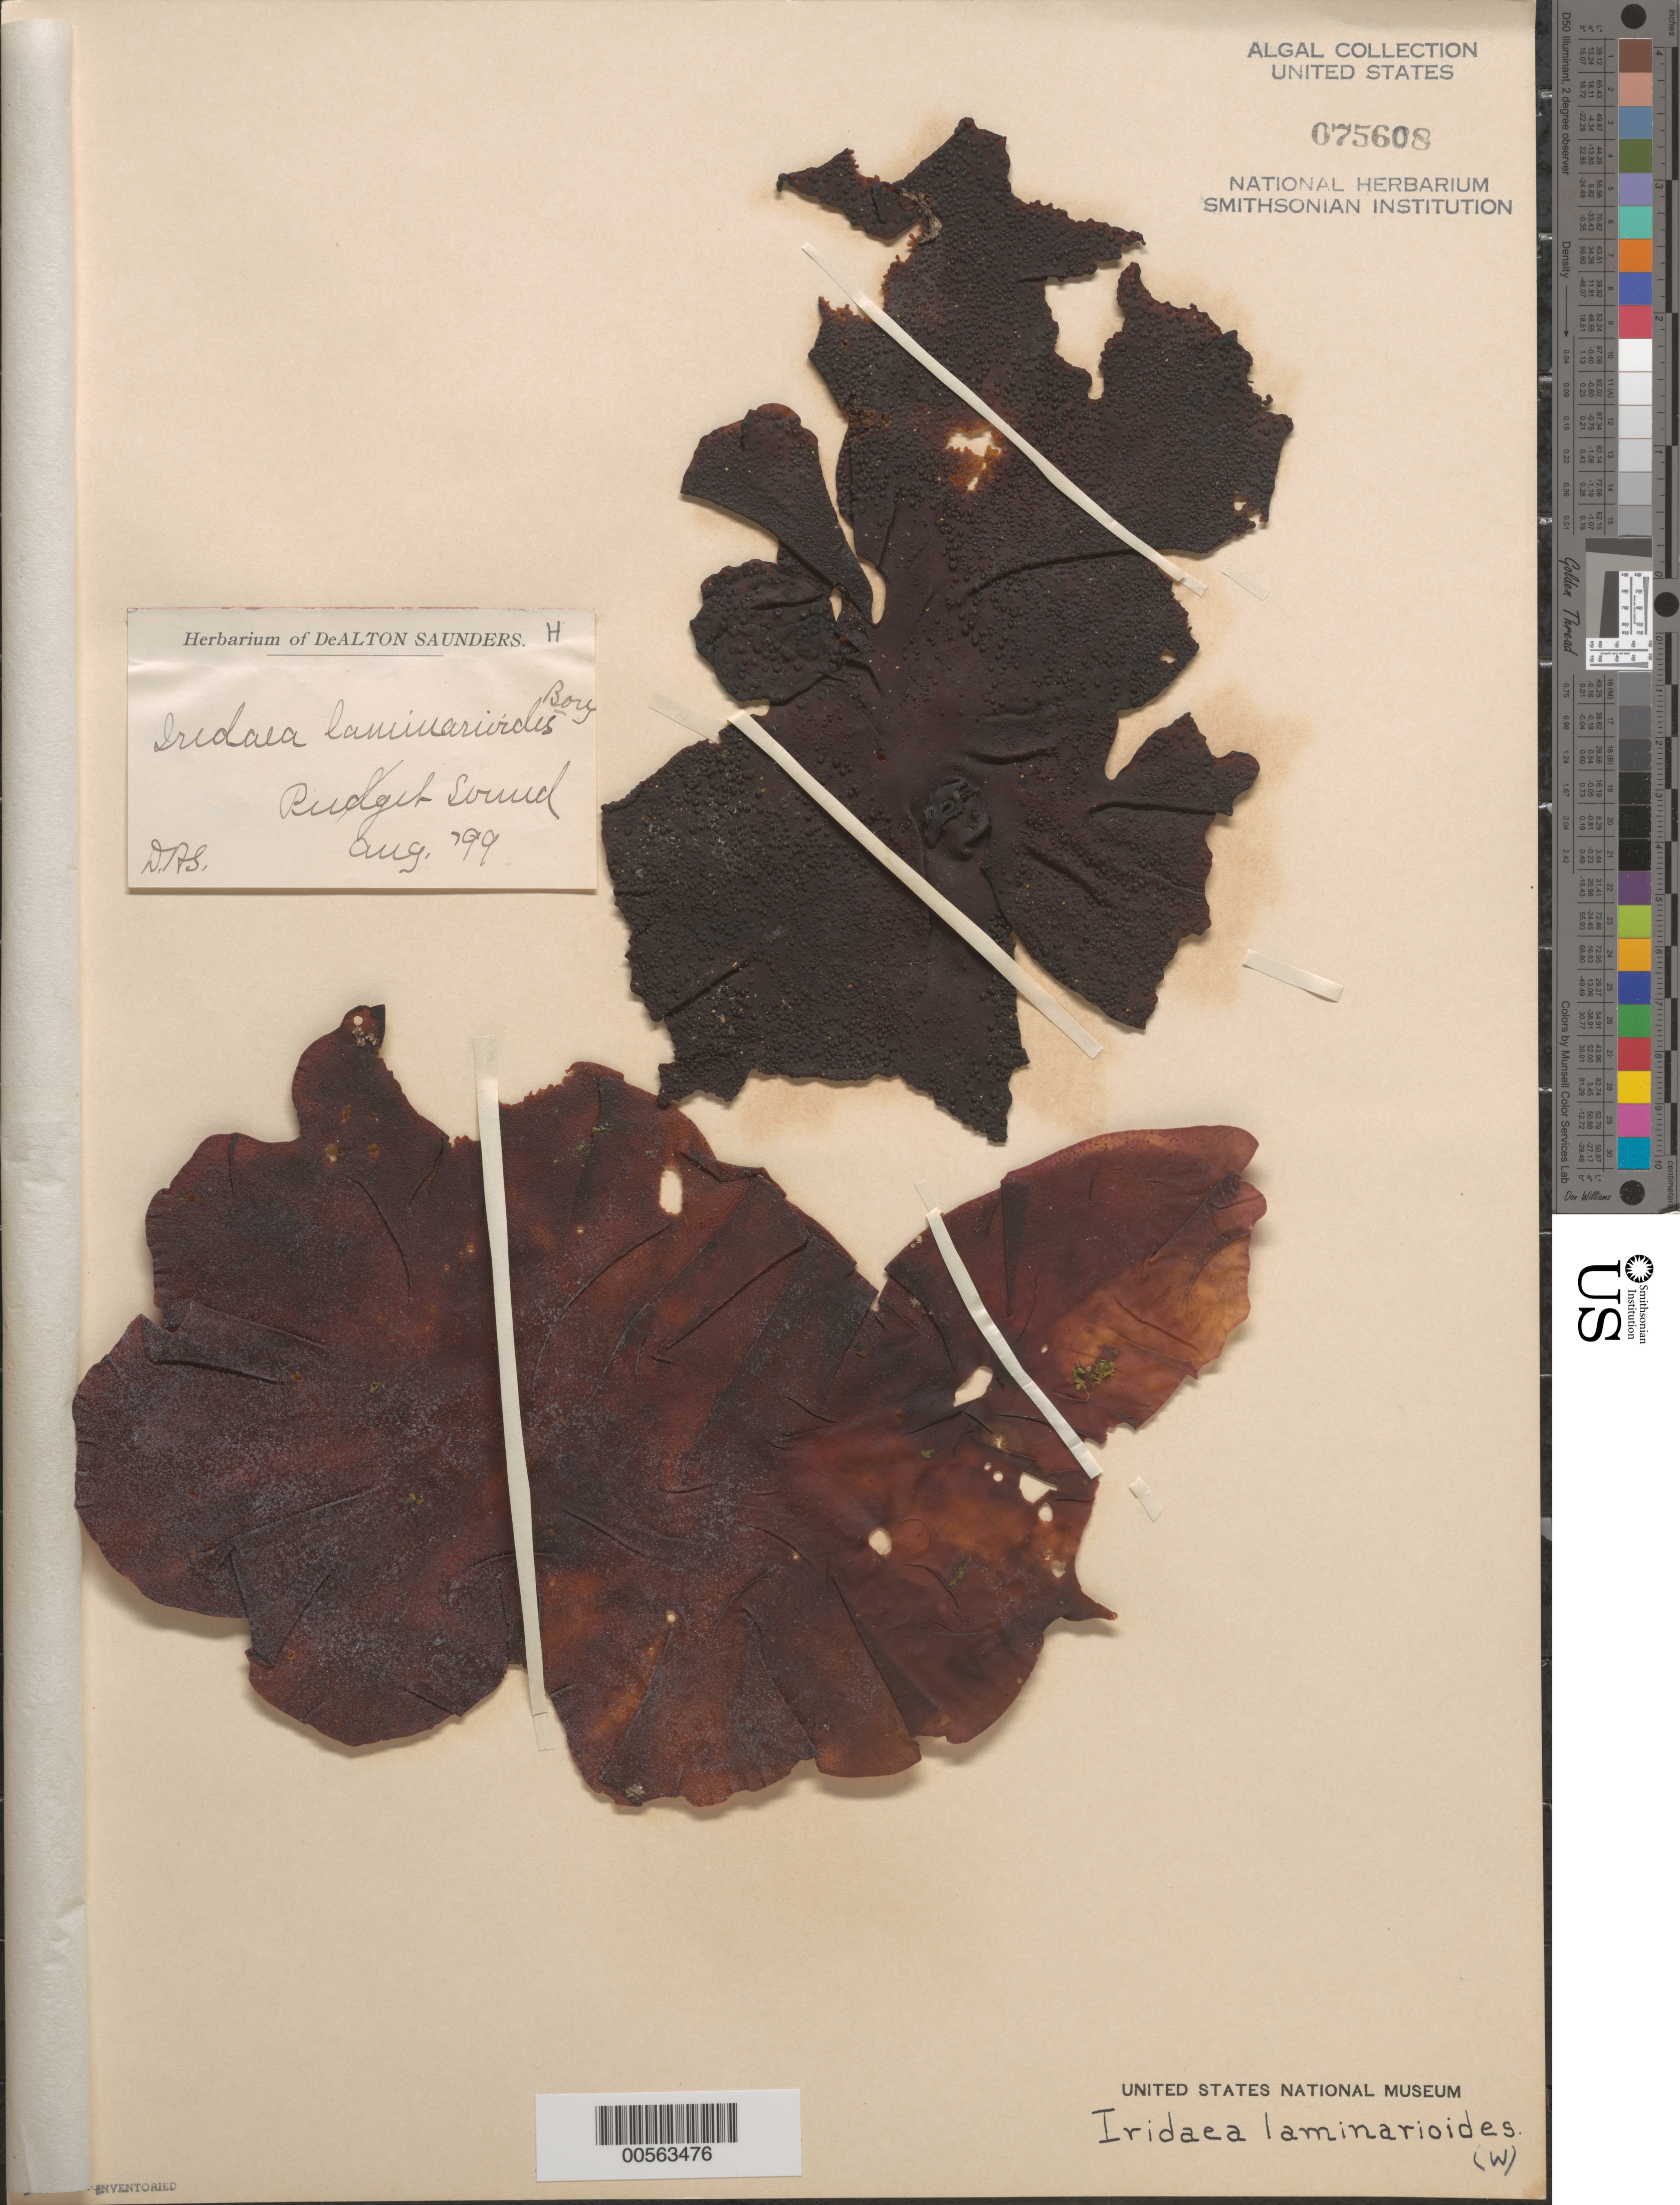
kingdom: Plantae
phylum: Rhodophyta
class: Florideophyceae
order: Gigartinales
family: Gigartinaceae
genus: Mazzaella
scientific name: Mazzaella laminarioides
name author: (Bory) Fredericq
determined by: Algae name updating Project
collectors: D. Saunders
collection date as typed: Aug 1899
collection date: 1899-08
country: United States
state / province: Washington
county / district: King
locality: Puget Sound (Pudget Sound)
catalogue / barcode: US 75608